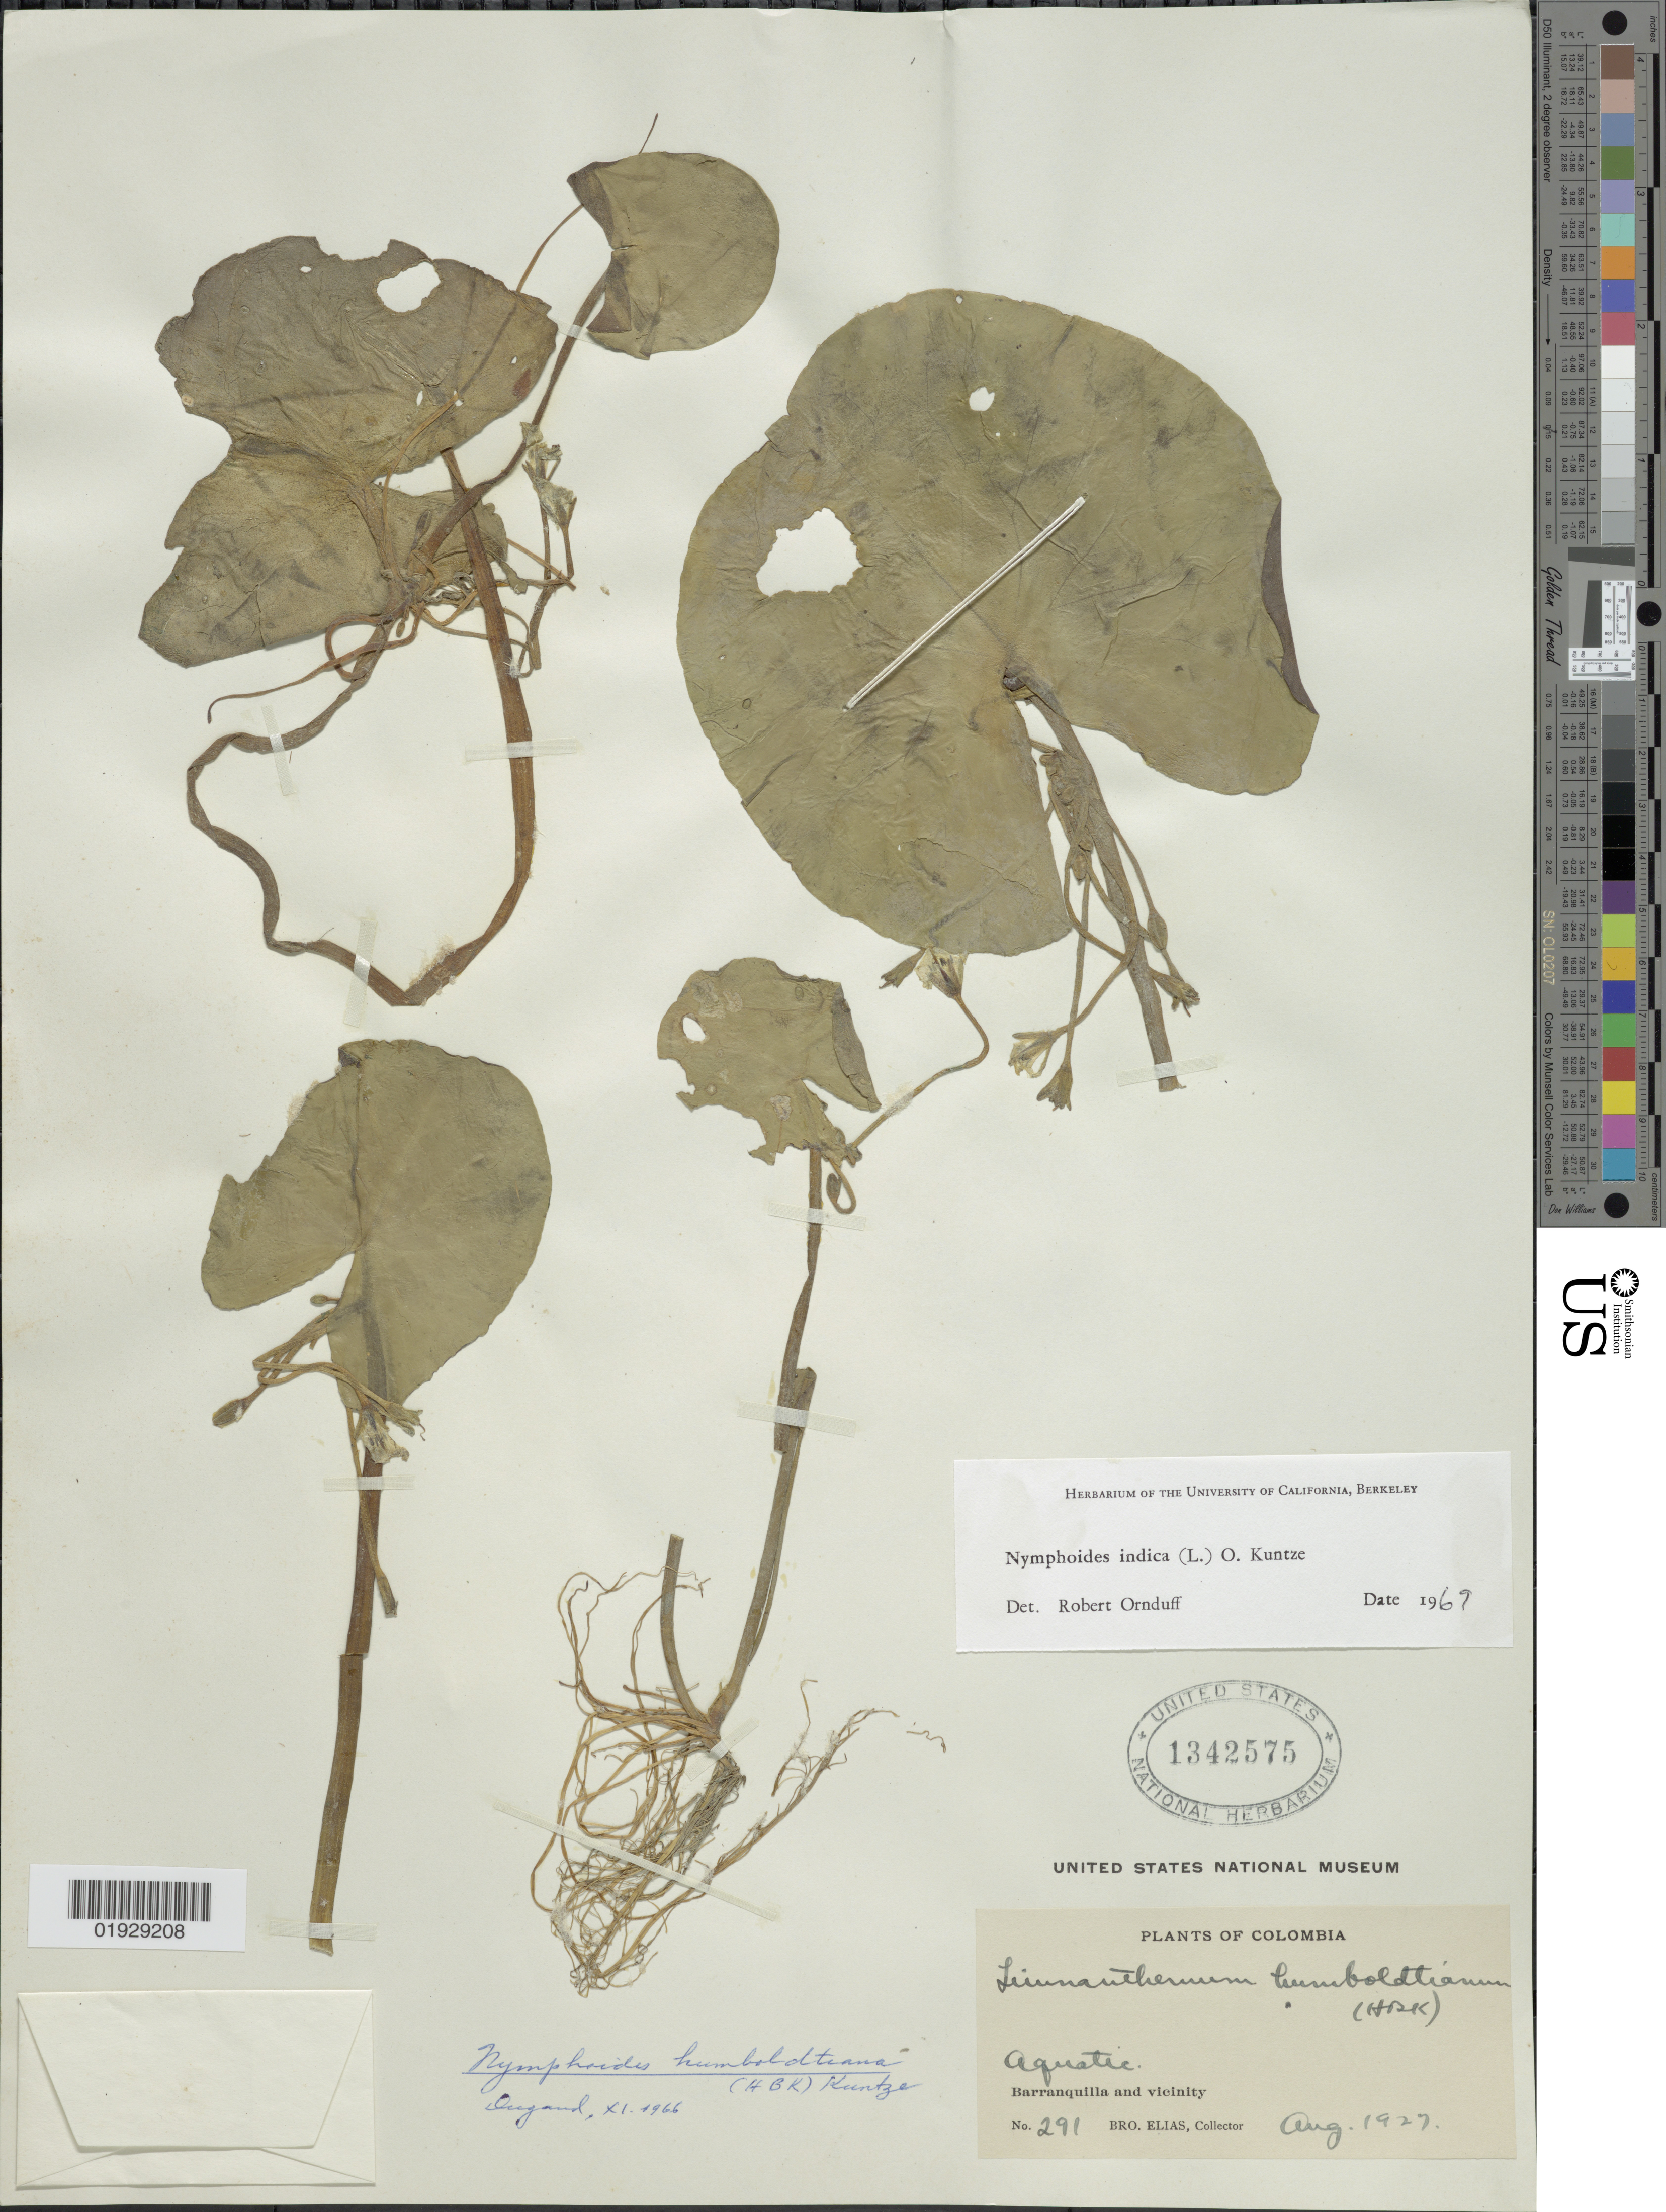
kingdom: Plantae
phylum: Tracheophyta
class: Magnoliopsida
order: Asterales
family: Menyanthaceae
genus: Nymphoides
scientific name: Nymphoides indica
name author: (L.) Kuntze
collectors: Bro. Elias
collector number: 291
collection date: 1927-08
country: Colombia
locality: Barranquilla and vicinity.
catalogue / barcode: US 1342575